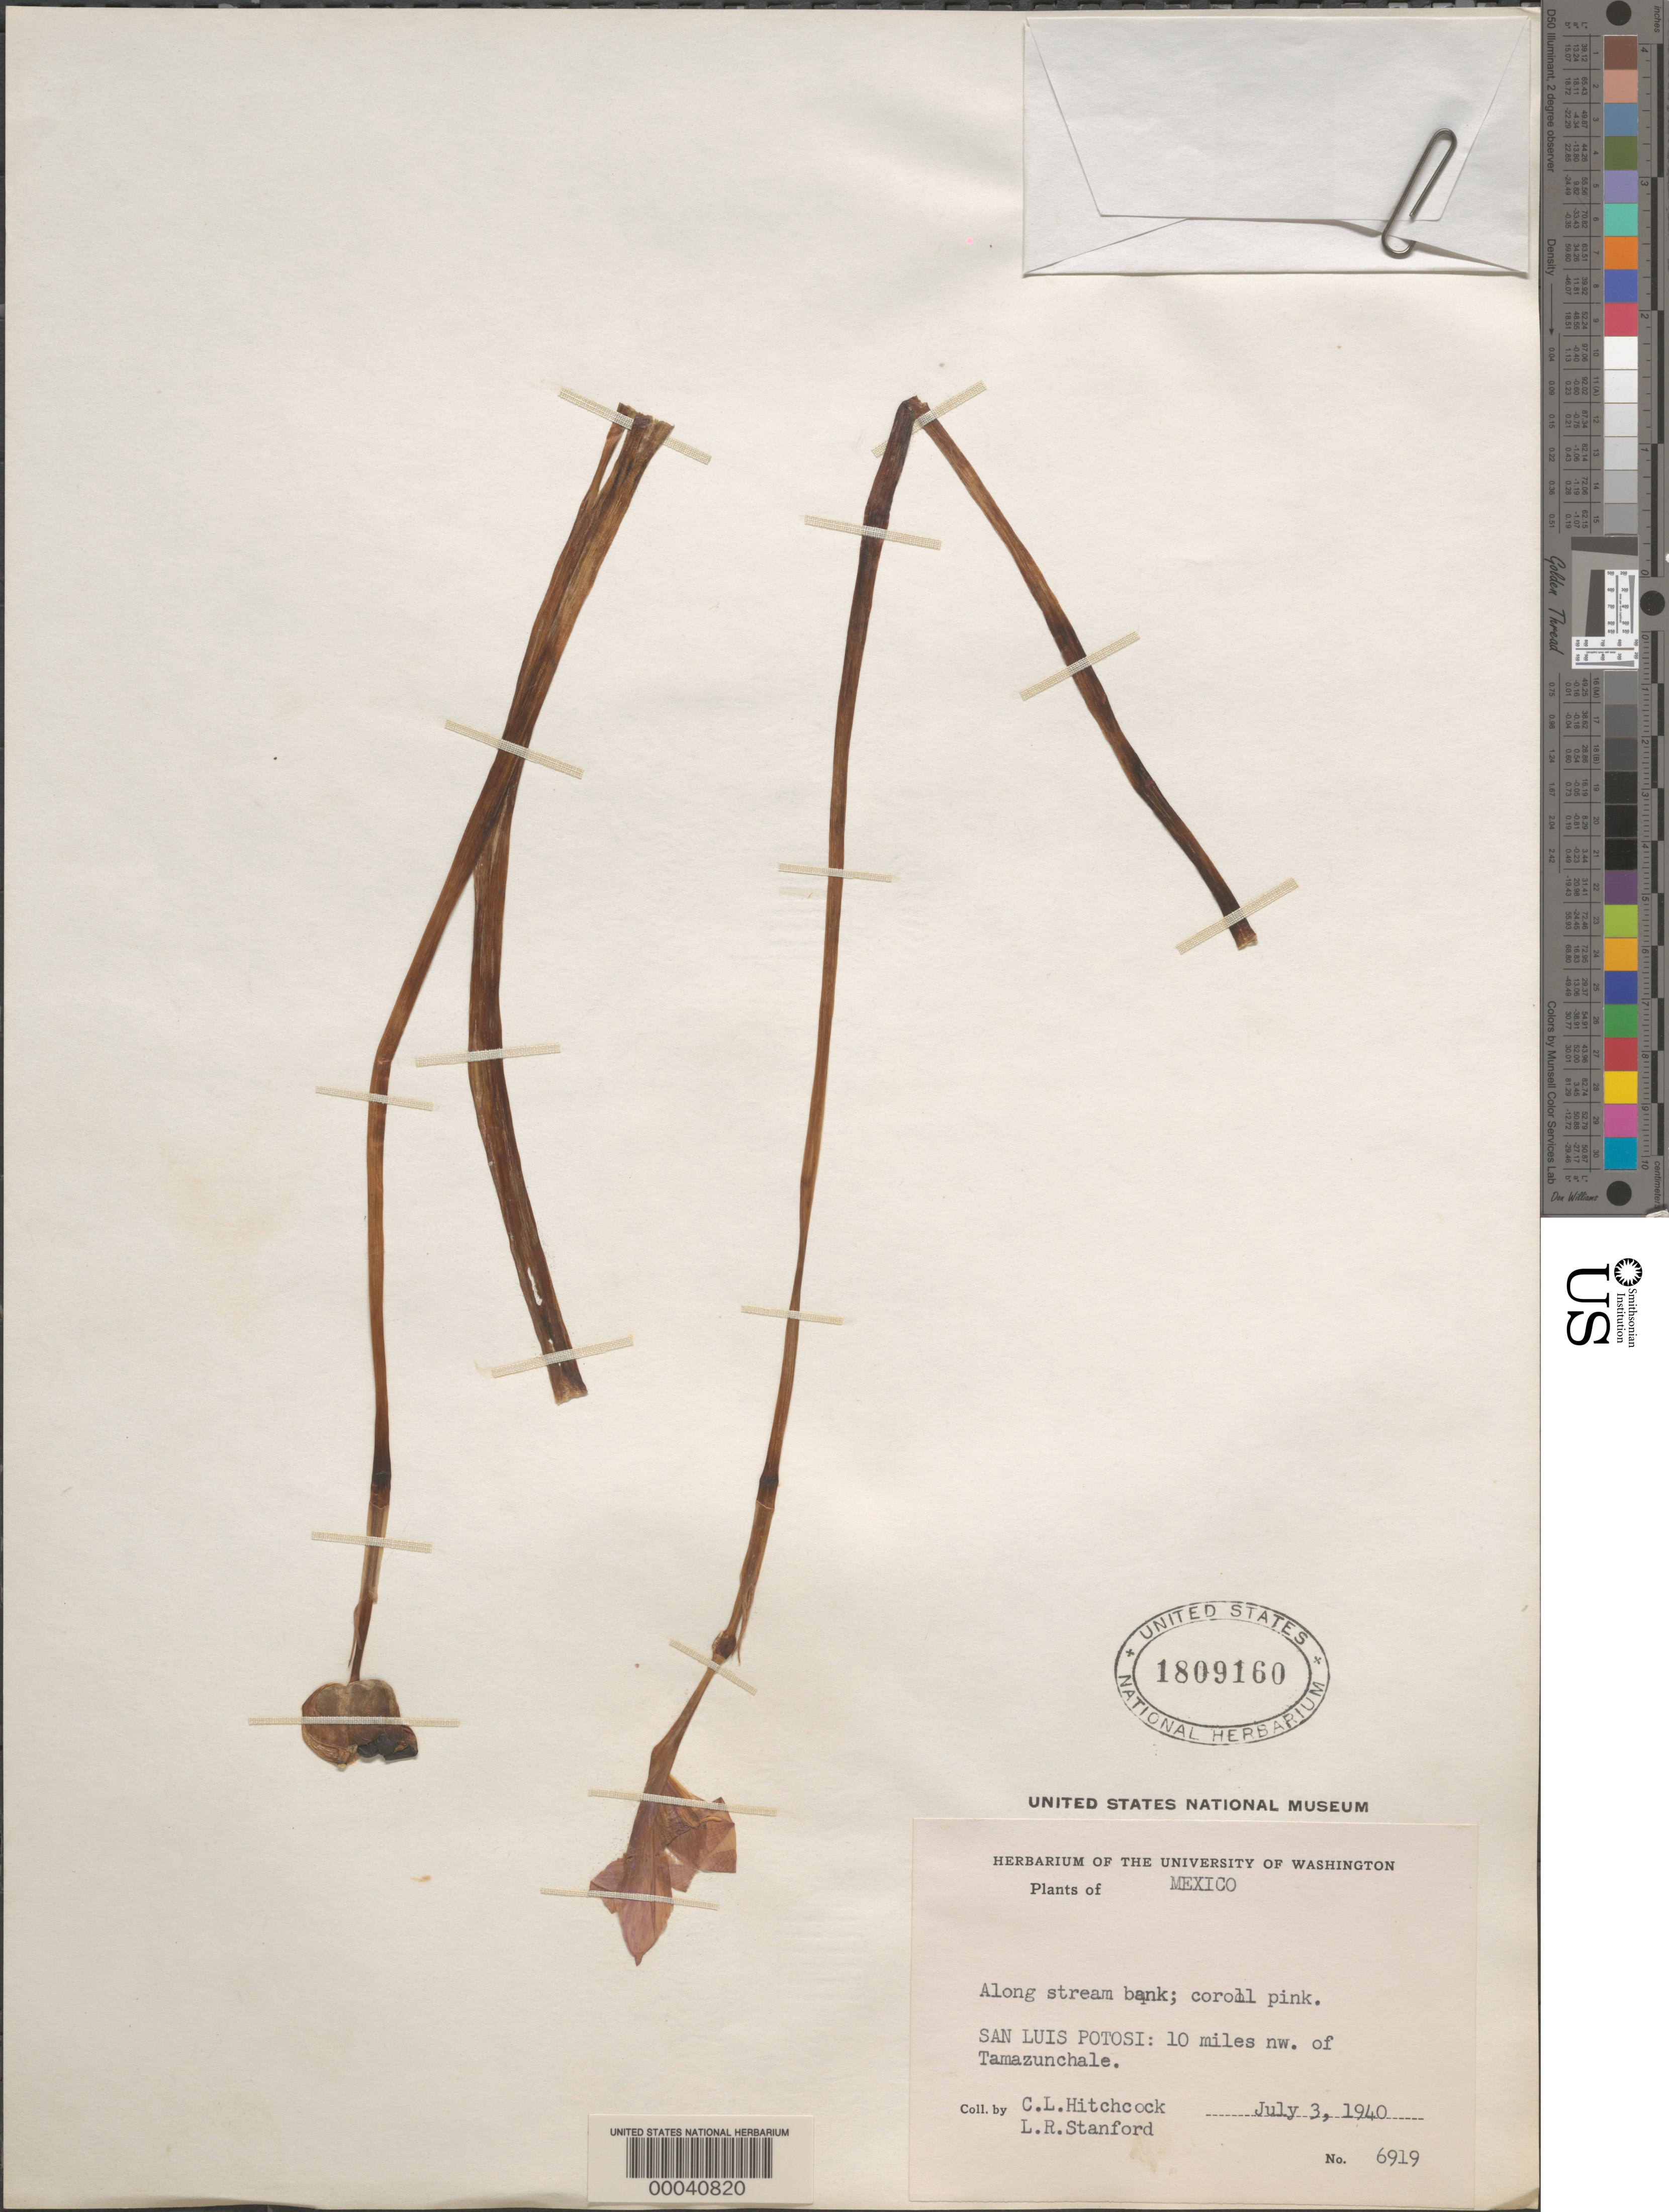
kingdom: Plantae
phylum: Tracheophyta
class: Liliopsida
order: Asparagales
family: Amaryllidaceae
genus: Zephyranthes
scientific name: Zephyranthes sp.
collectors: A. S. Hitchcock & L. R. Stanford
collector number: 6919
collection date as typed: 03 Jul 1940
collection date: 1940-07-03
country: Mexico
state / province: San Luis Potosí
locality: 10 mi NW of Tamazunchale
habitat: Along stream bank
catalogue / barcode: US 1809160